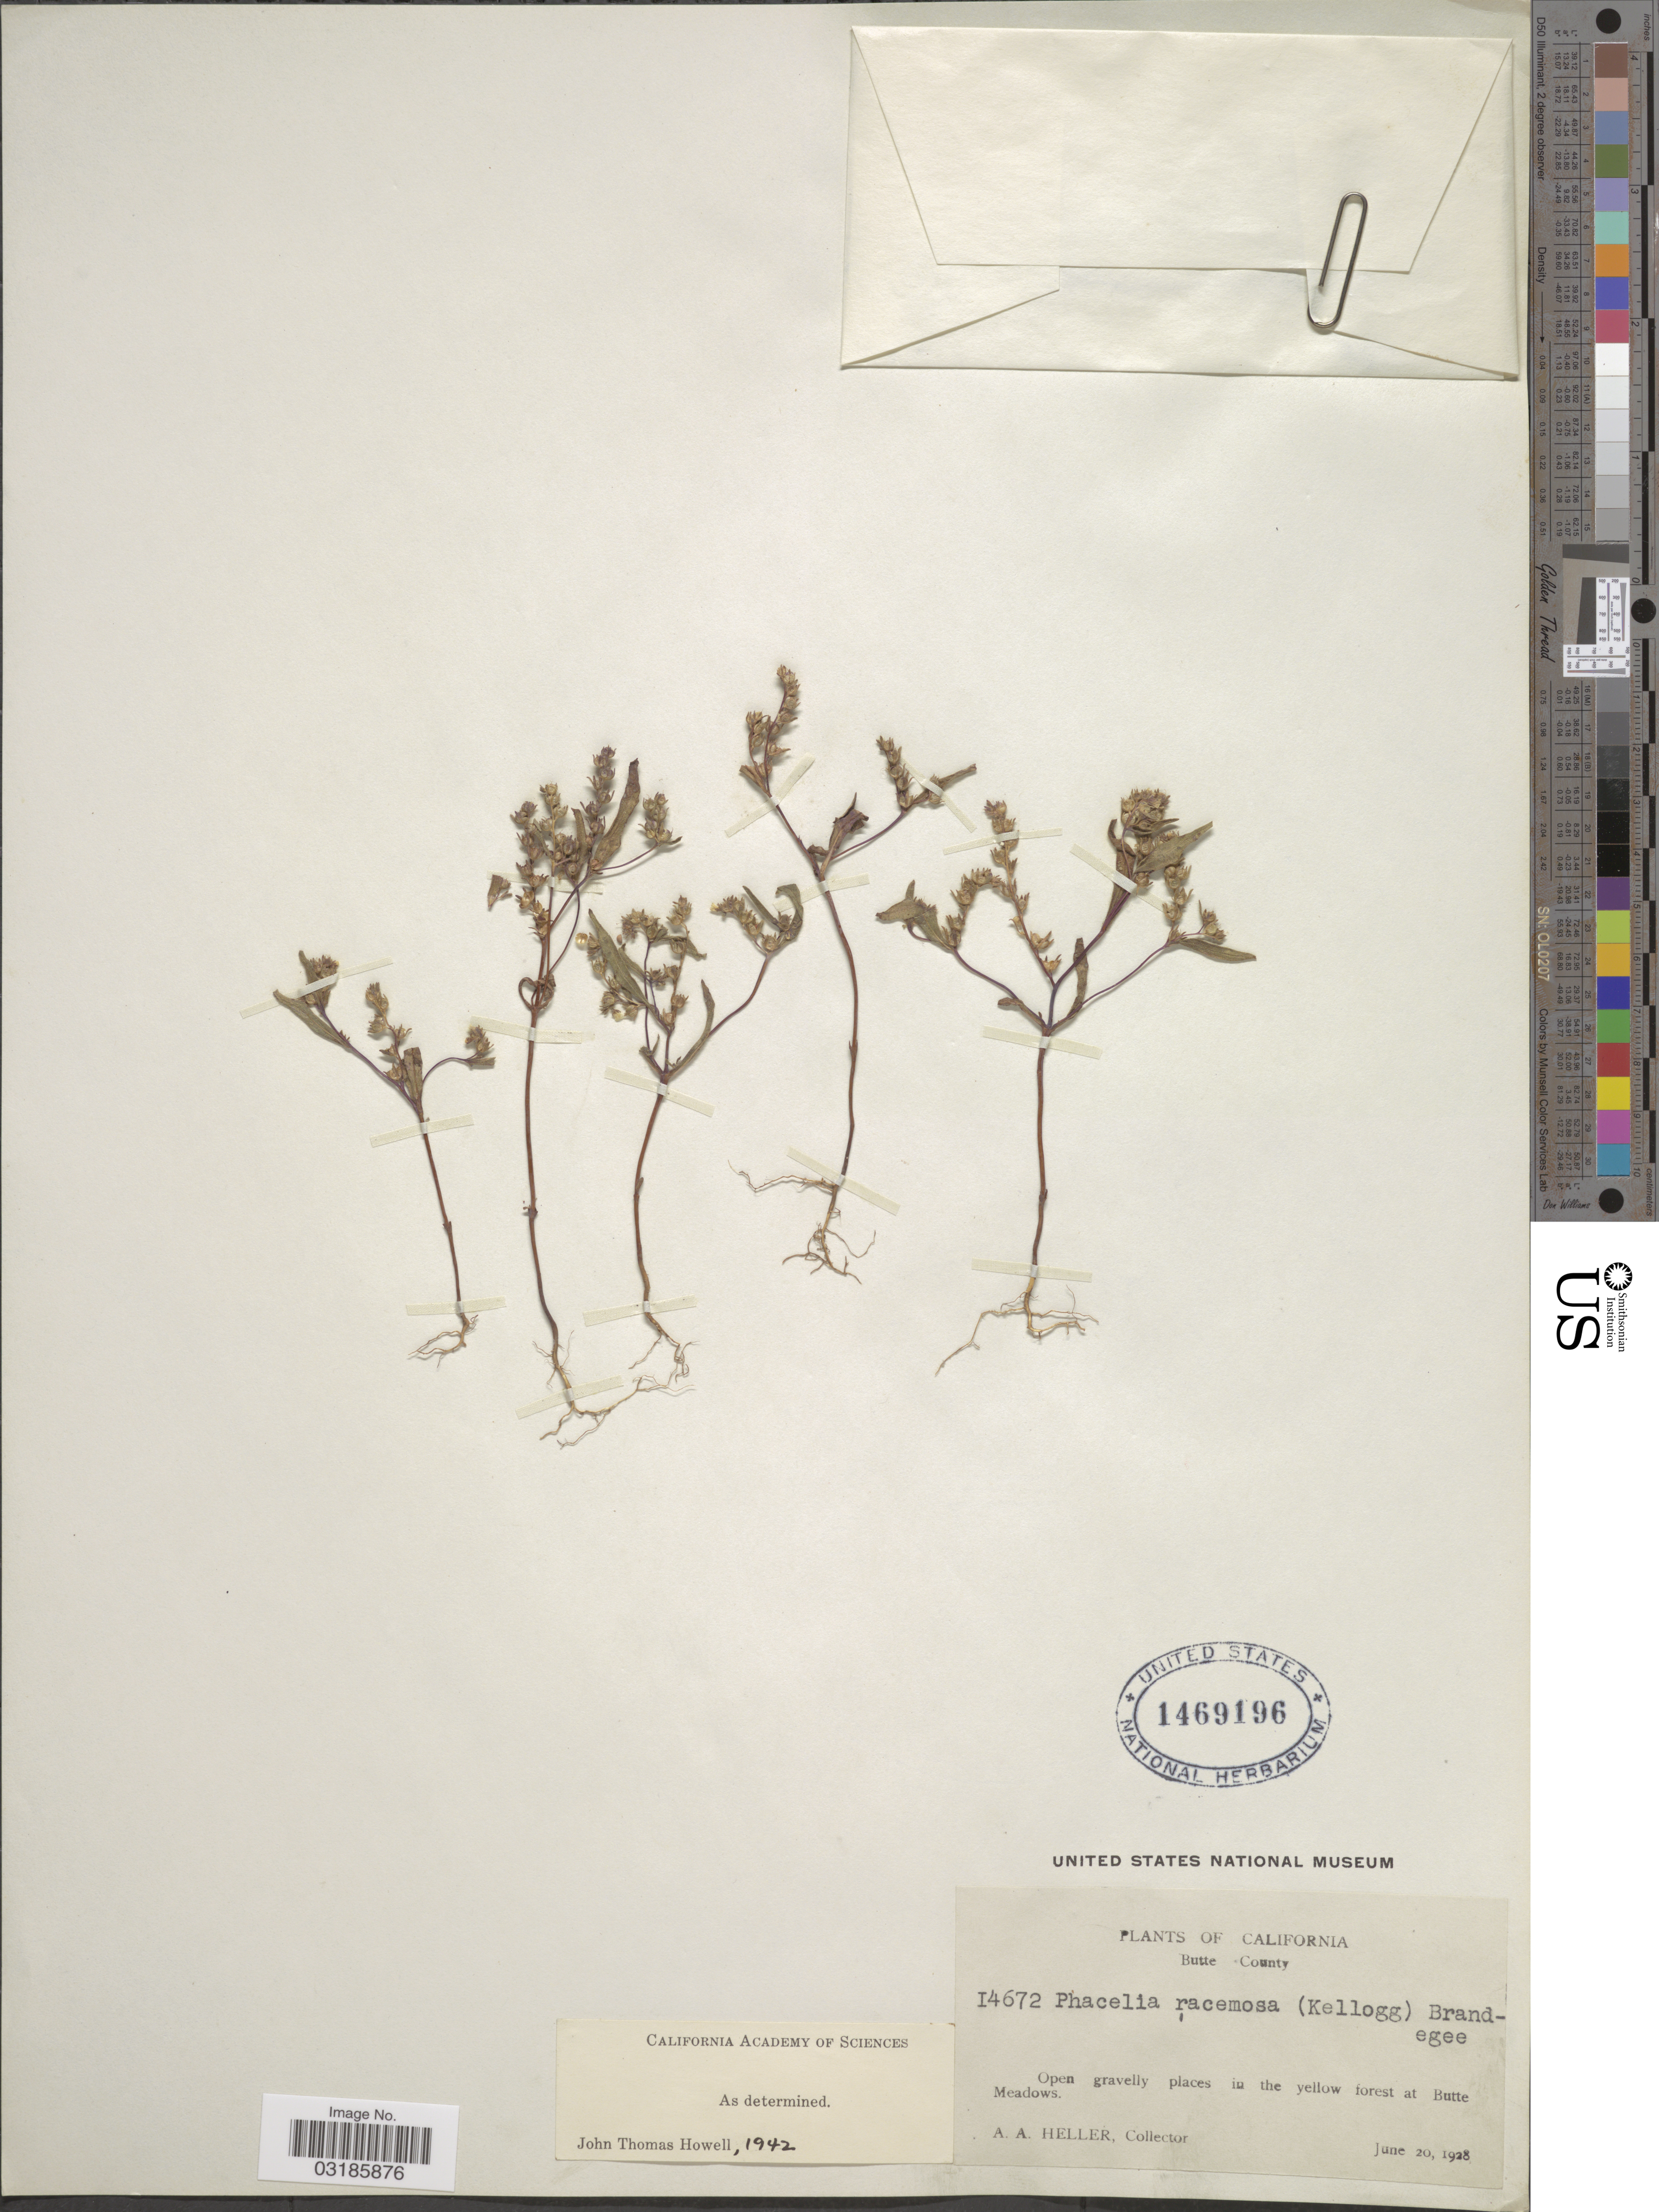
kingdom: Plantae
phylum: Tracheophyta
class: Magnoliopsida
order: Boraginales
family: Hydrophyllaceae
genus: Phacelia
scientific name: Phacelia racemosa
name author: (Kellogg) A. Heller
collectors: A. A. Heller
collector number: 14672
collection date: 1928-06-20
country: United States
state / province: California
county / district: Butte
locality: Butte County. Open gravelly places in the yellow forest at Butte Meadows.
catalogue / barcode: US 1469196